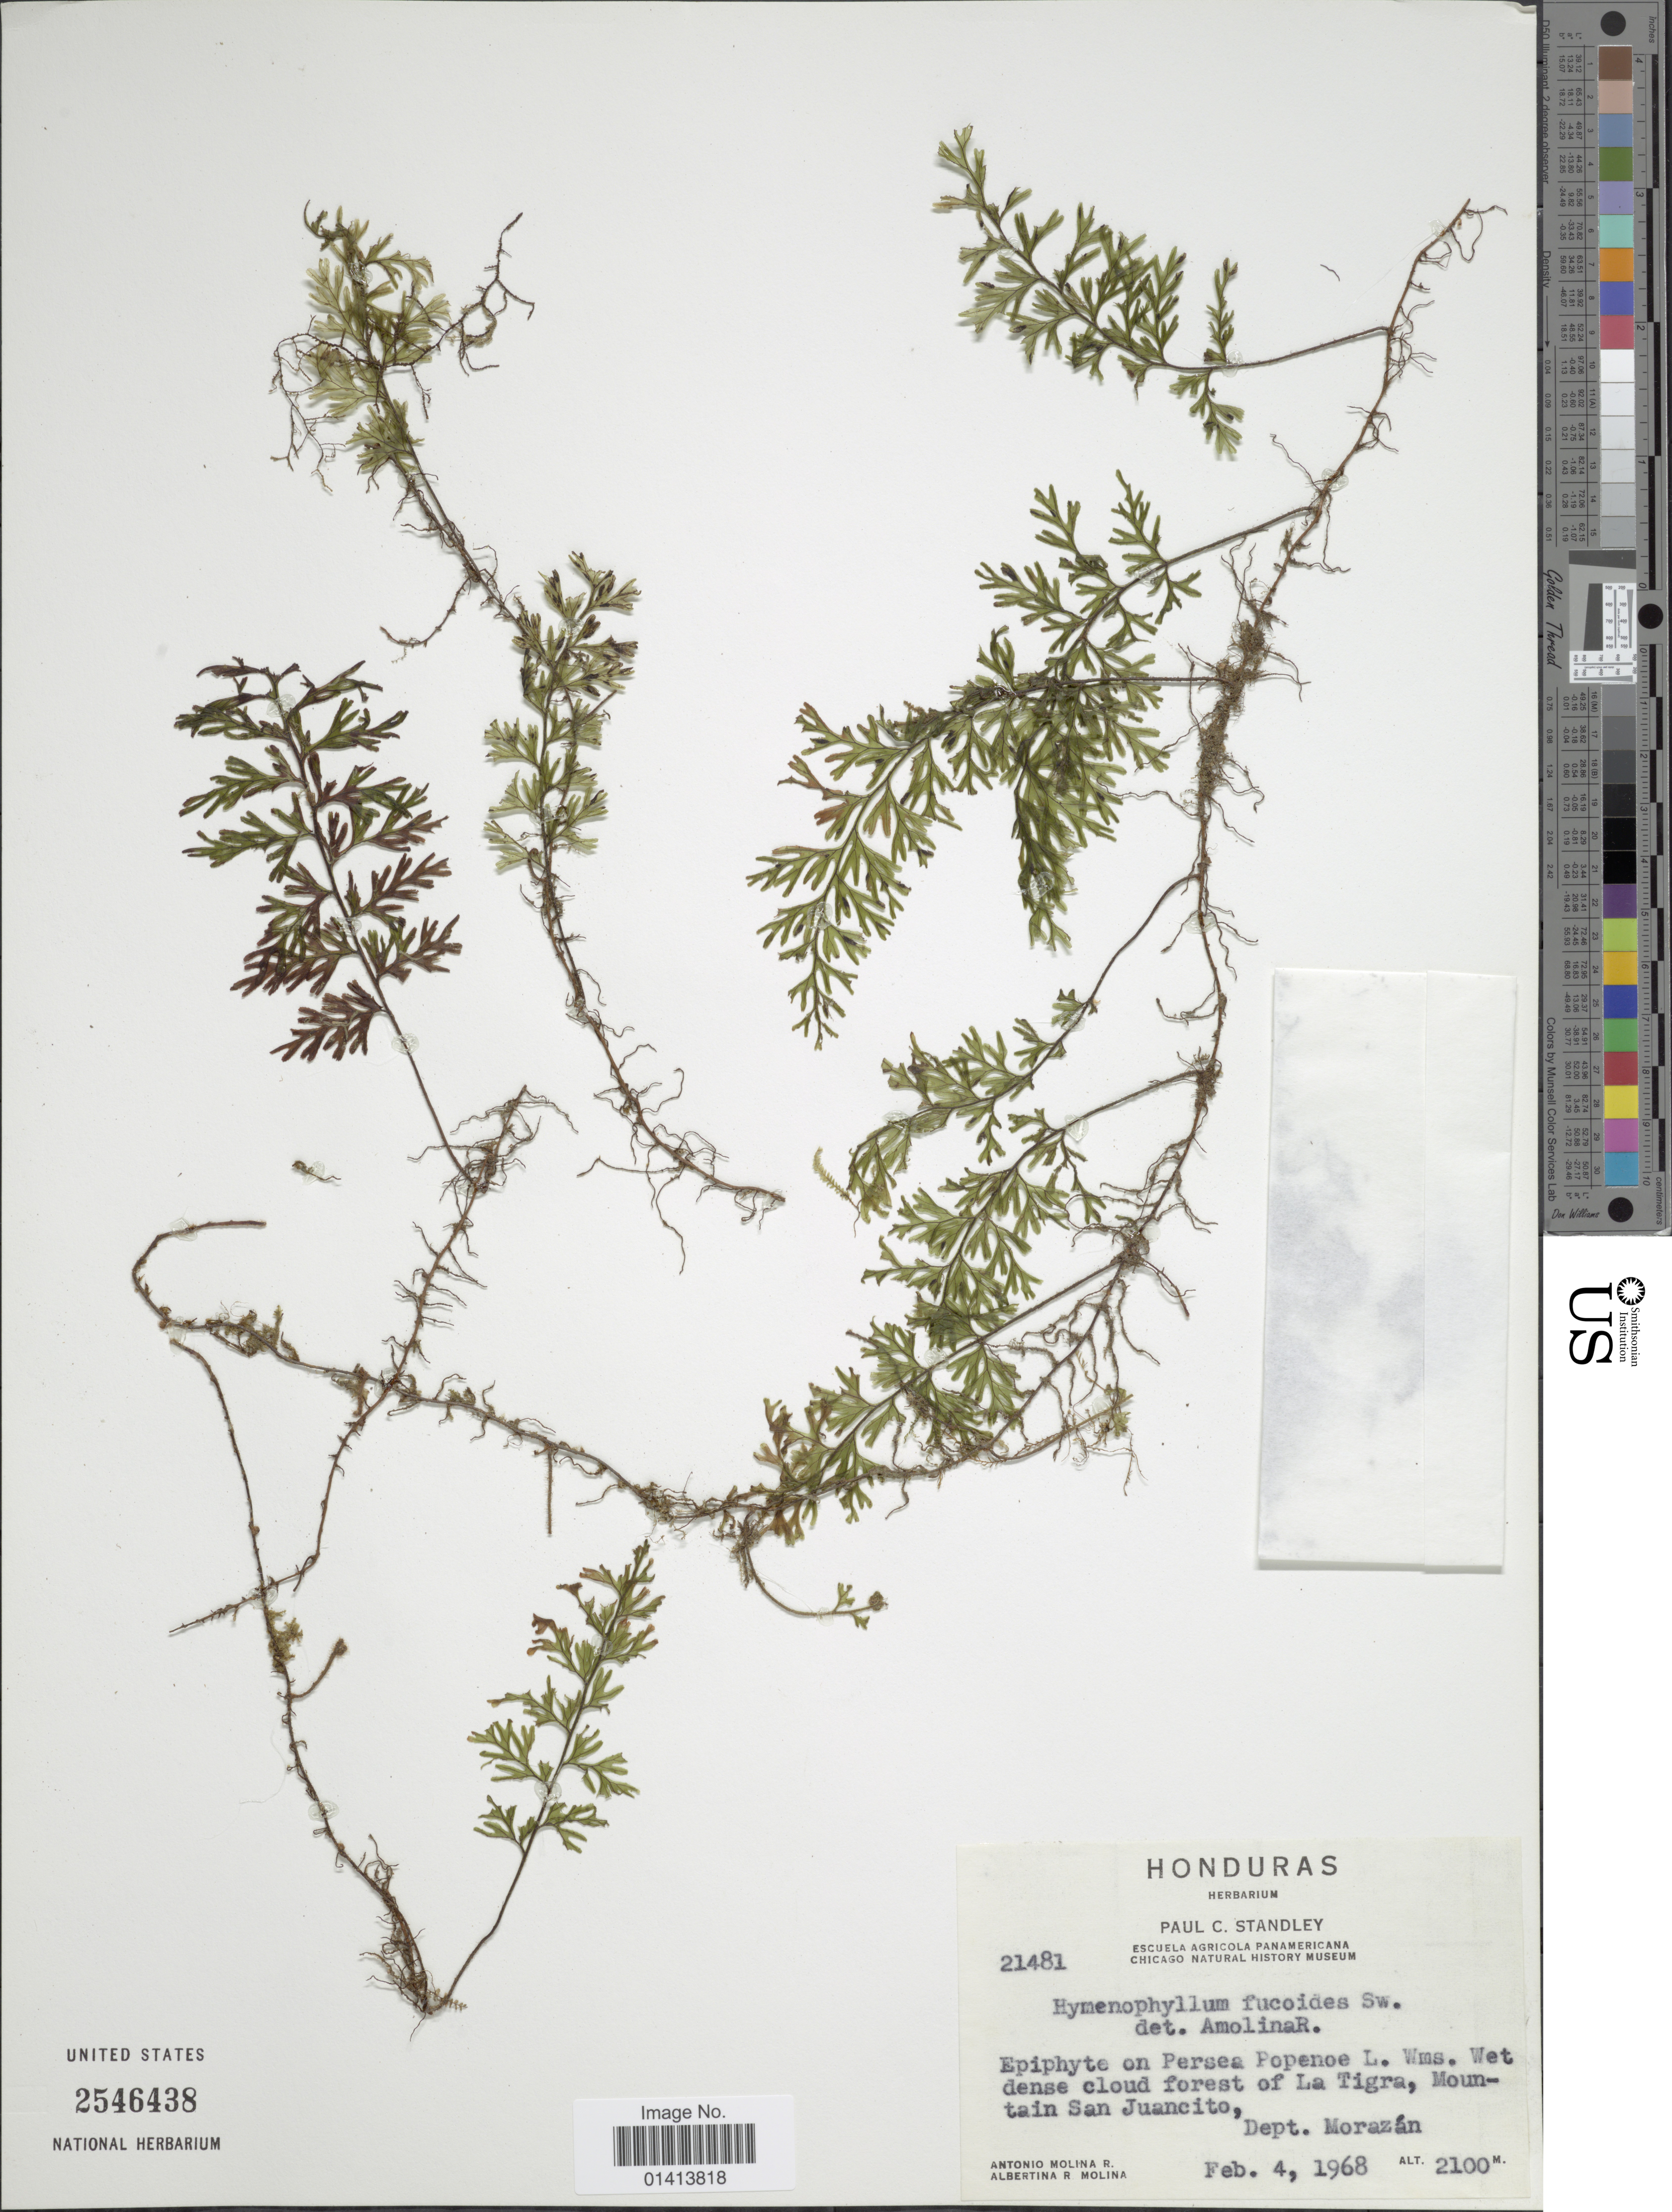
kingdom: Plantae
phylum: Tracheophyta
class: Polypodiopsida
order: Hymenophyllales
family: Hymenophyllaceae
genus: Hymenophyllum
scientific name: Hymenophyllum fucoides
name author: (Sw.) Sw.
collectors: A. Molina R. & A. R. Molina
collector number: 21481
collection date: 1968-02-04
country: Honduras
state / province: Fco. Morazán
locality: Wet dense cloud forest of La Tigra, Mountain San Juancito, Dept Morazán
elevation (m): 2100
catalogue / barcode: US 2546438